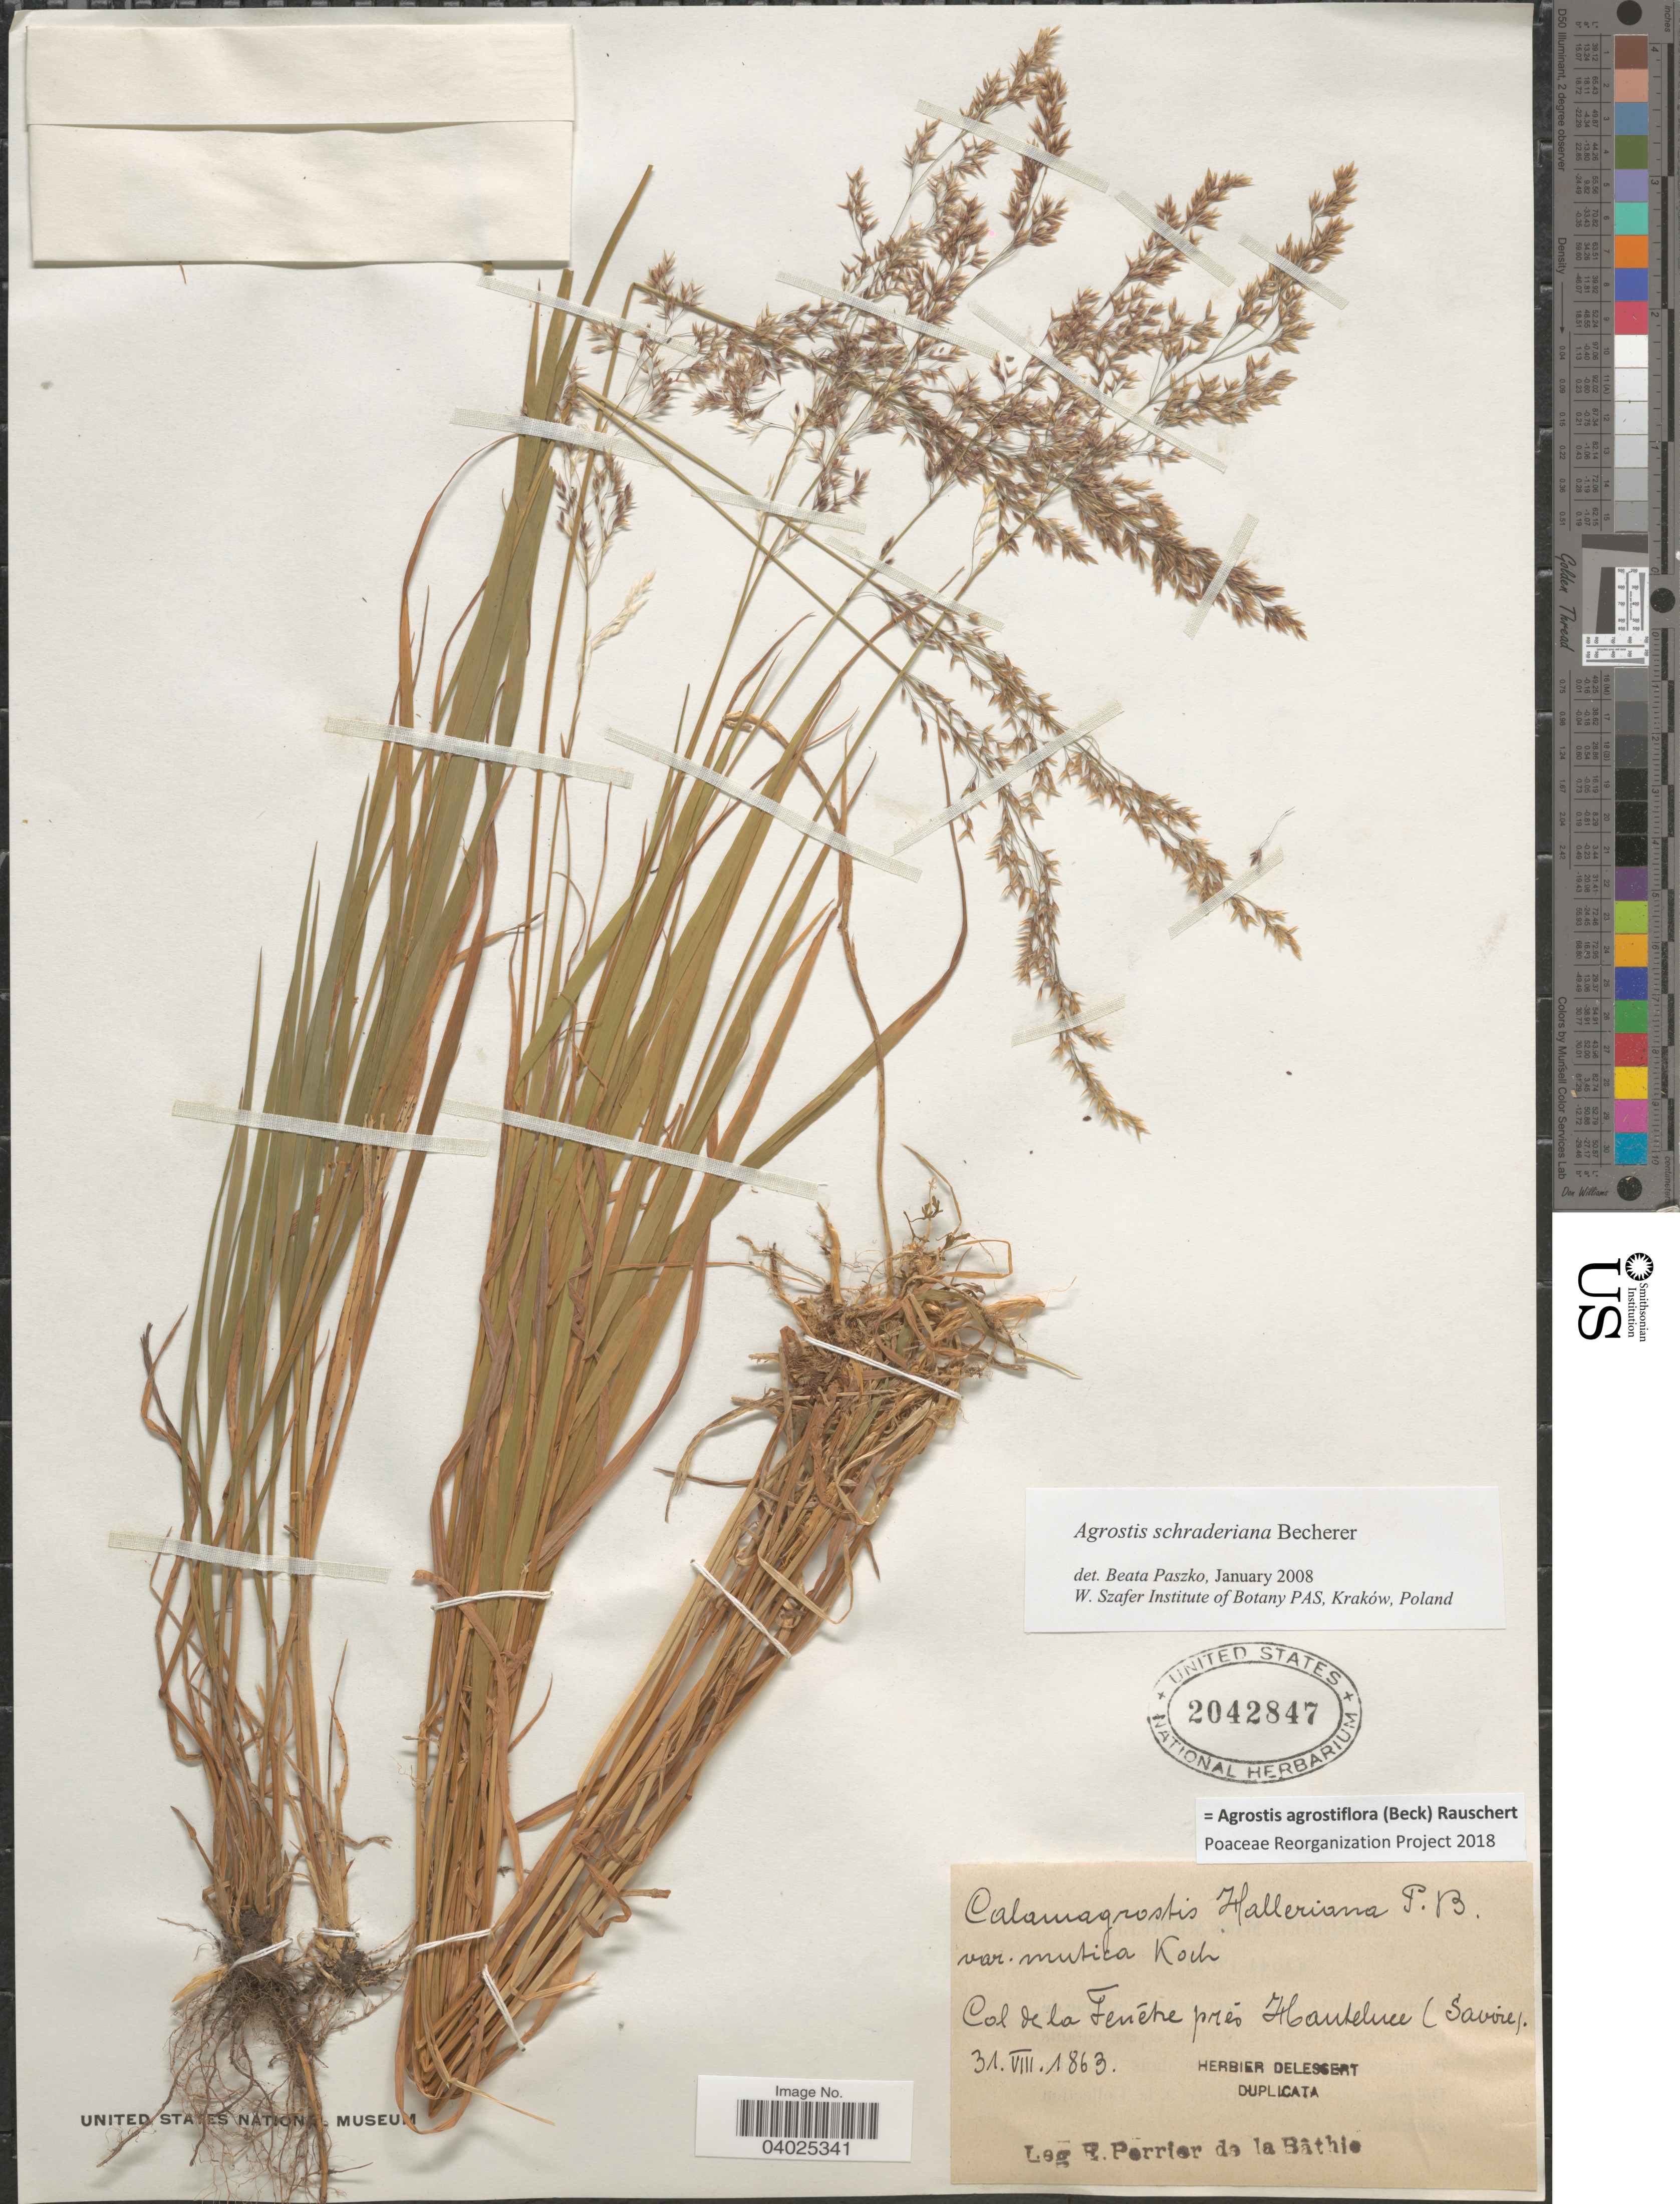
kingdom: Plantae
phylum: Tracheophyta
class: Liliopsida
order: Poales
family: Poaceae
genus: Agrostis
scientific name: Agrostis agrostiflora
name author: (Beck) Rauschert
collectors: E. Perrier de la Bâthie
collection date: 1863-08-31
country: France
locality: Col de la Fenetre prés Hauteluce (Savoie).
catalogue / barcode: US 2042847